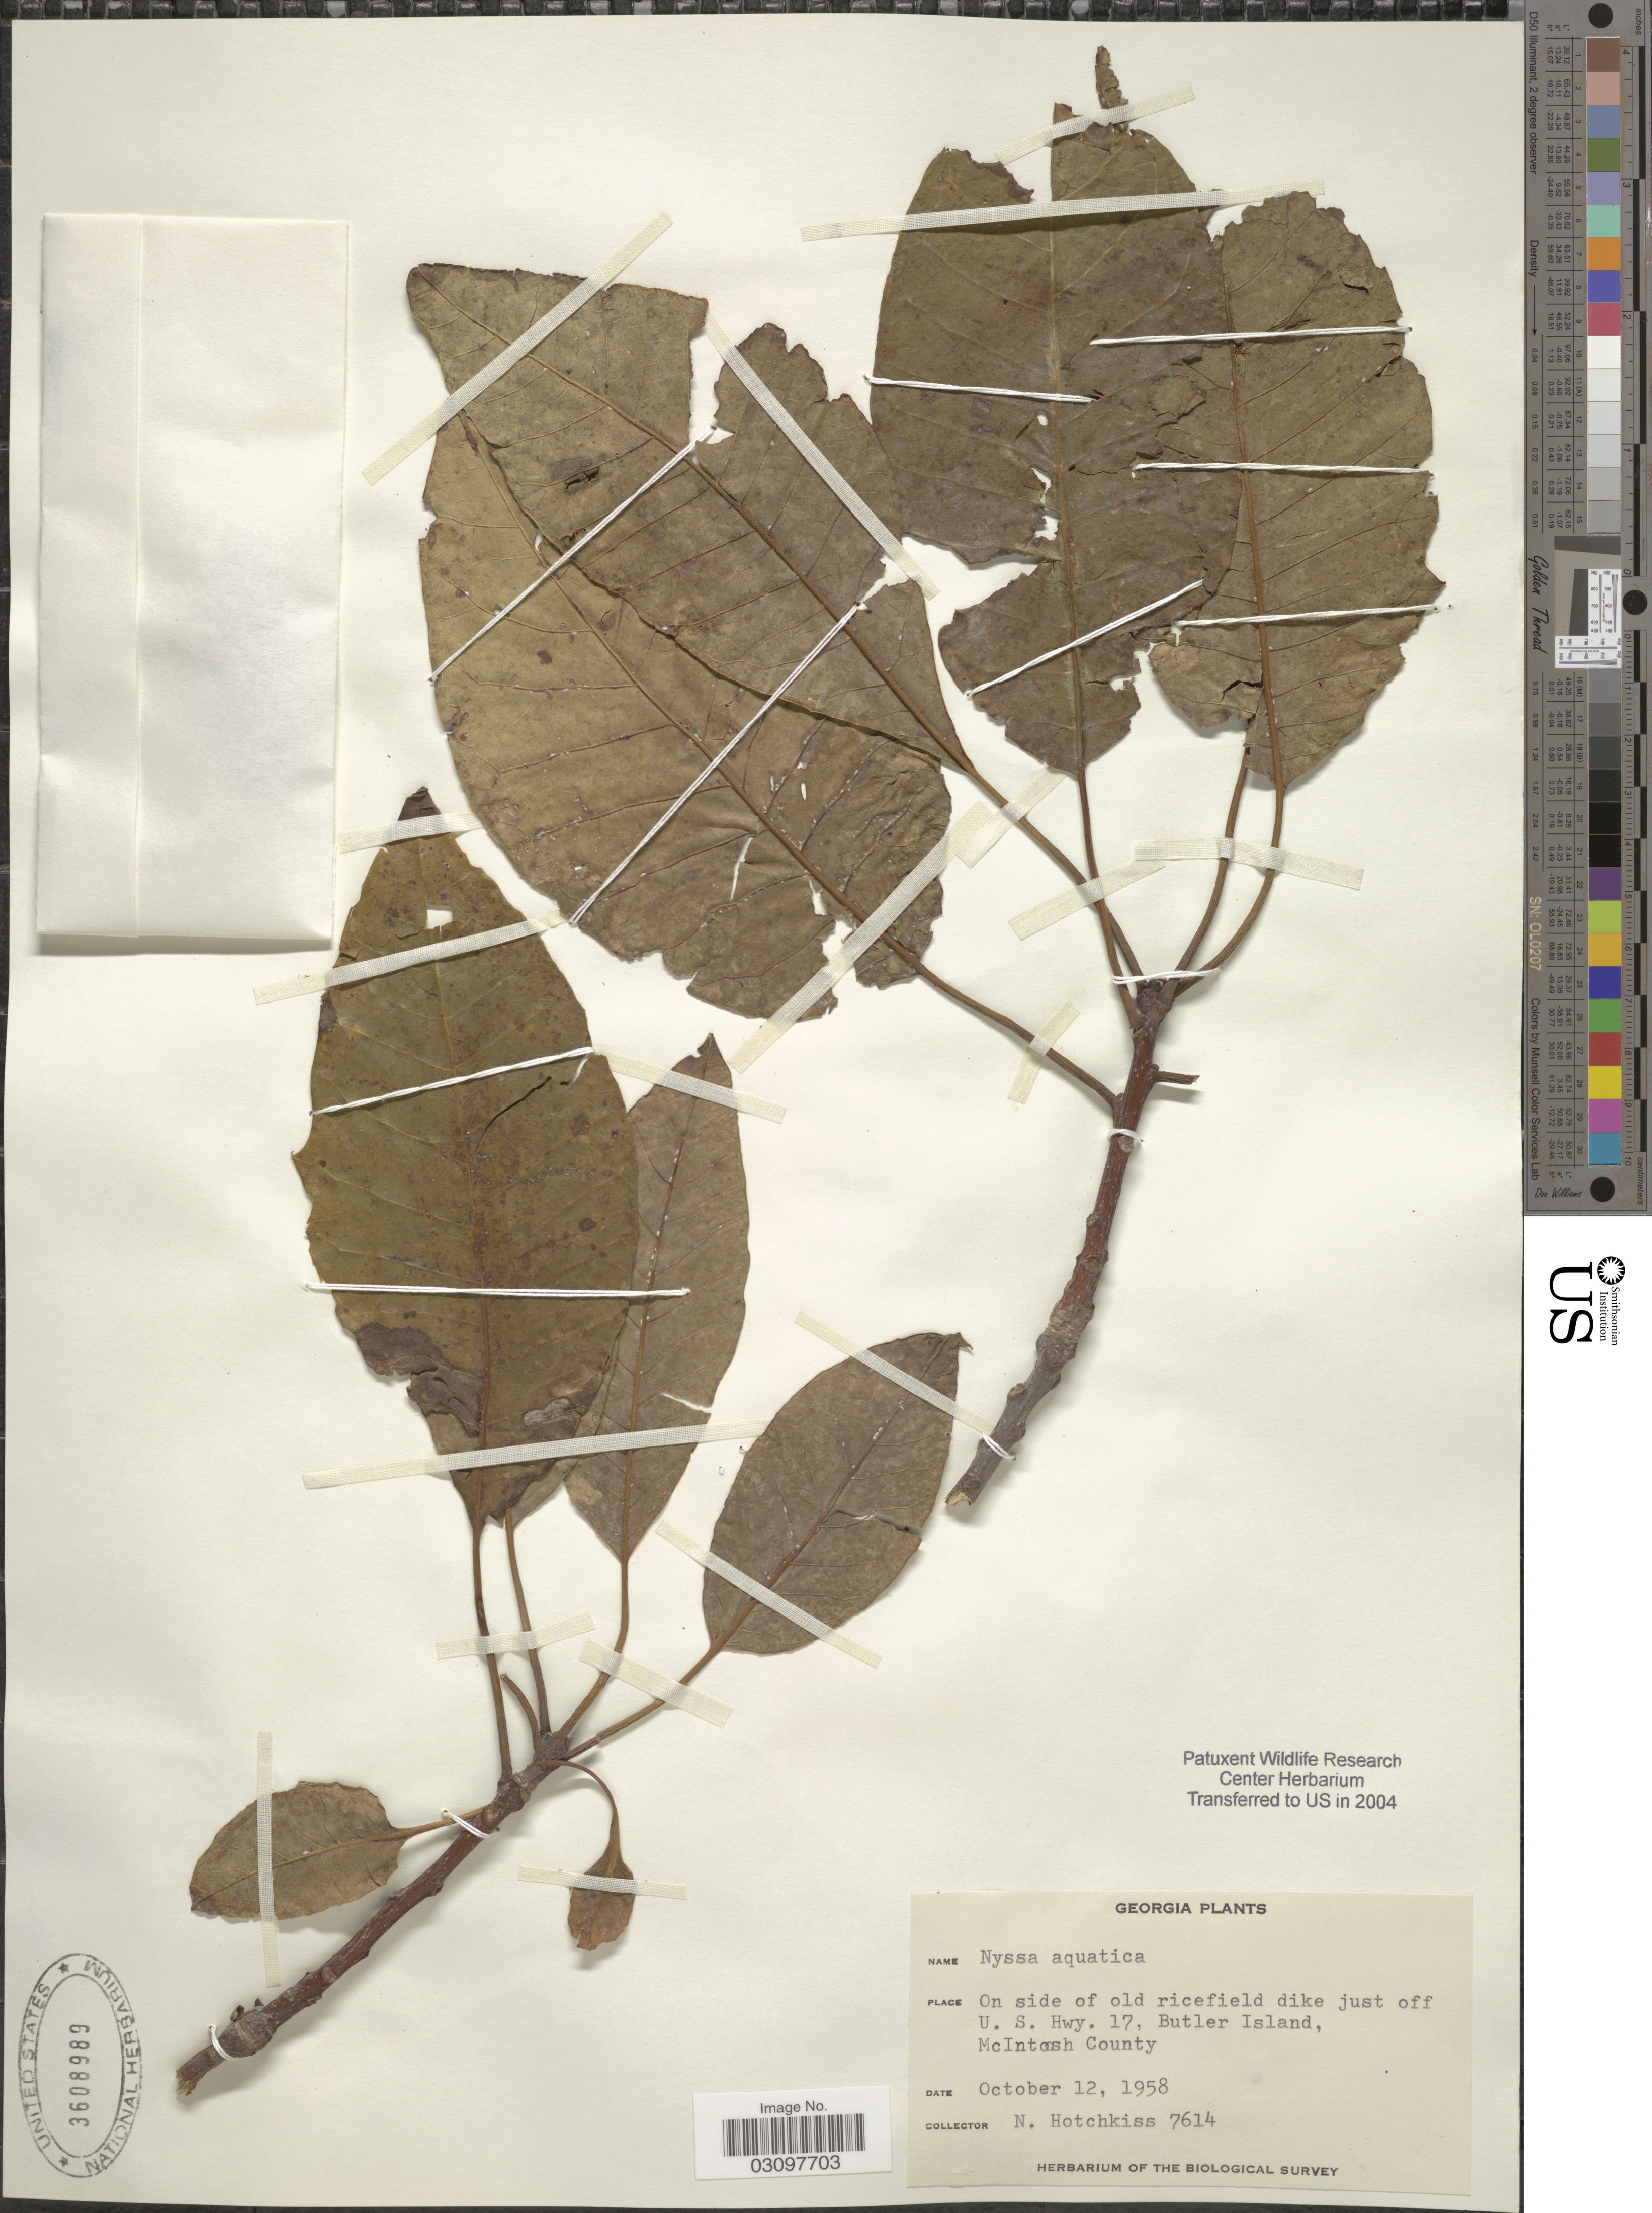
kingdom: Plantae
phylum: Tracheophyta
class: Magnoliopsida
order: Cornales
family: Nyssaceae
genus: Nyssa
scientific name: Nyssa aquatica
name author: L.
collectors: N. Hotchkiss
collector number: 7614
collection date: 1958-10-12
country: United States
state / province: Georgia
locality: On side of old ricefield dike just off U. S. Hwy. 17, Butler Island, McIntosh County.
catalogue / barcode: US 3608989